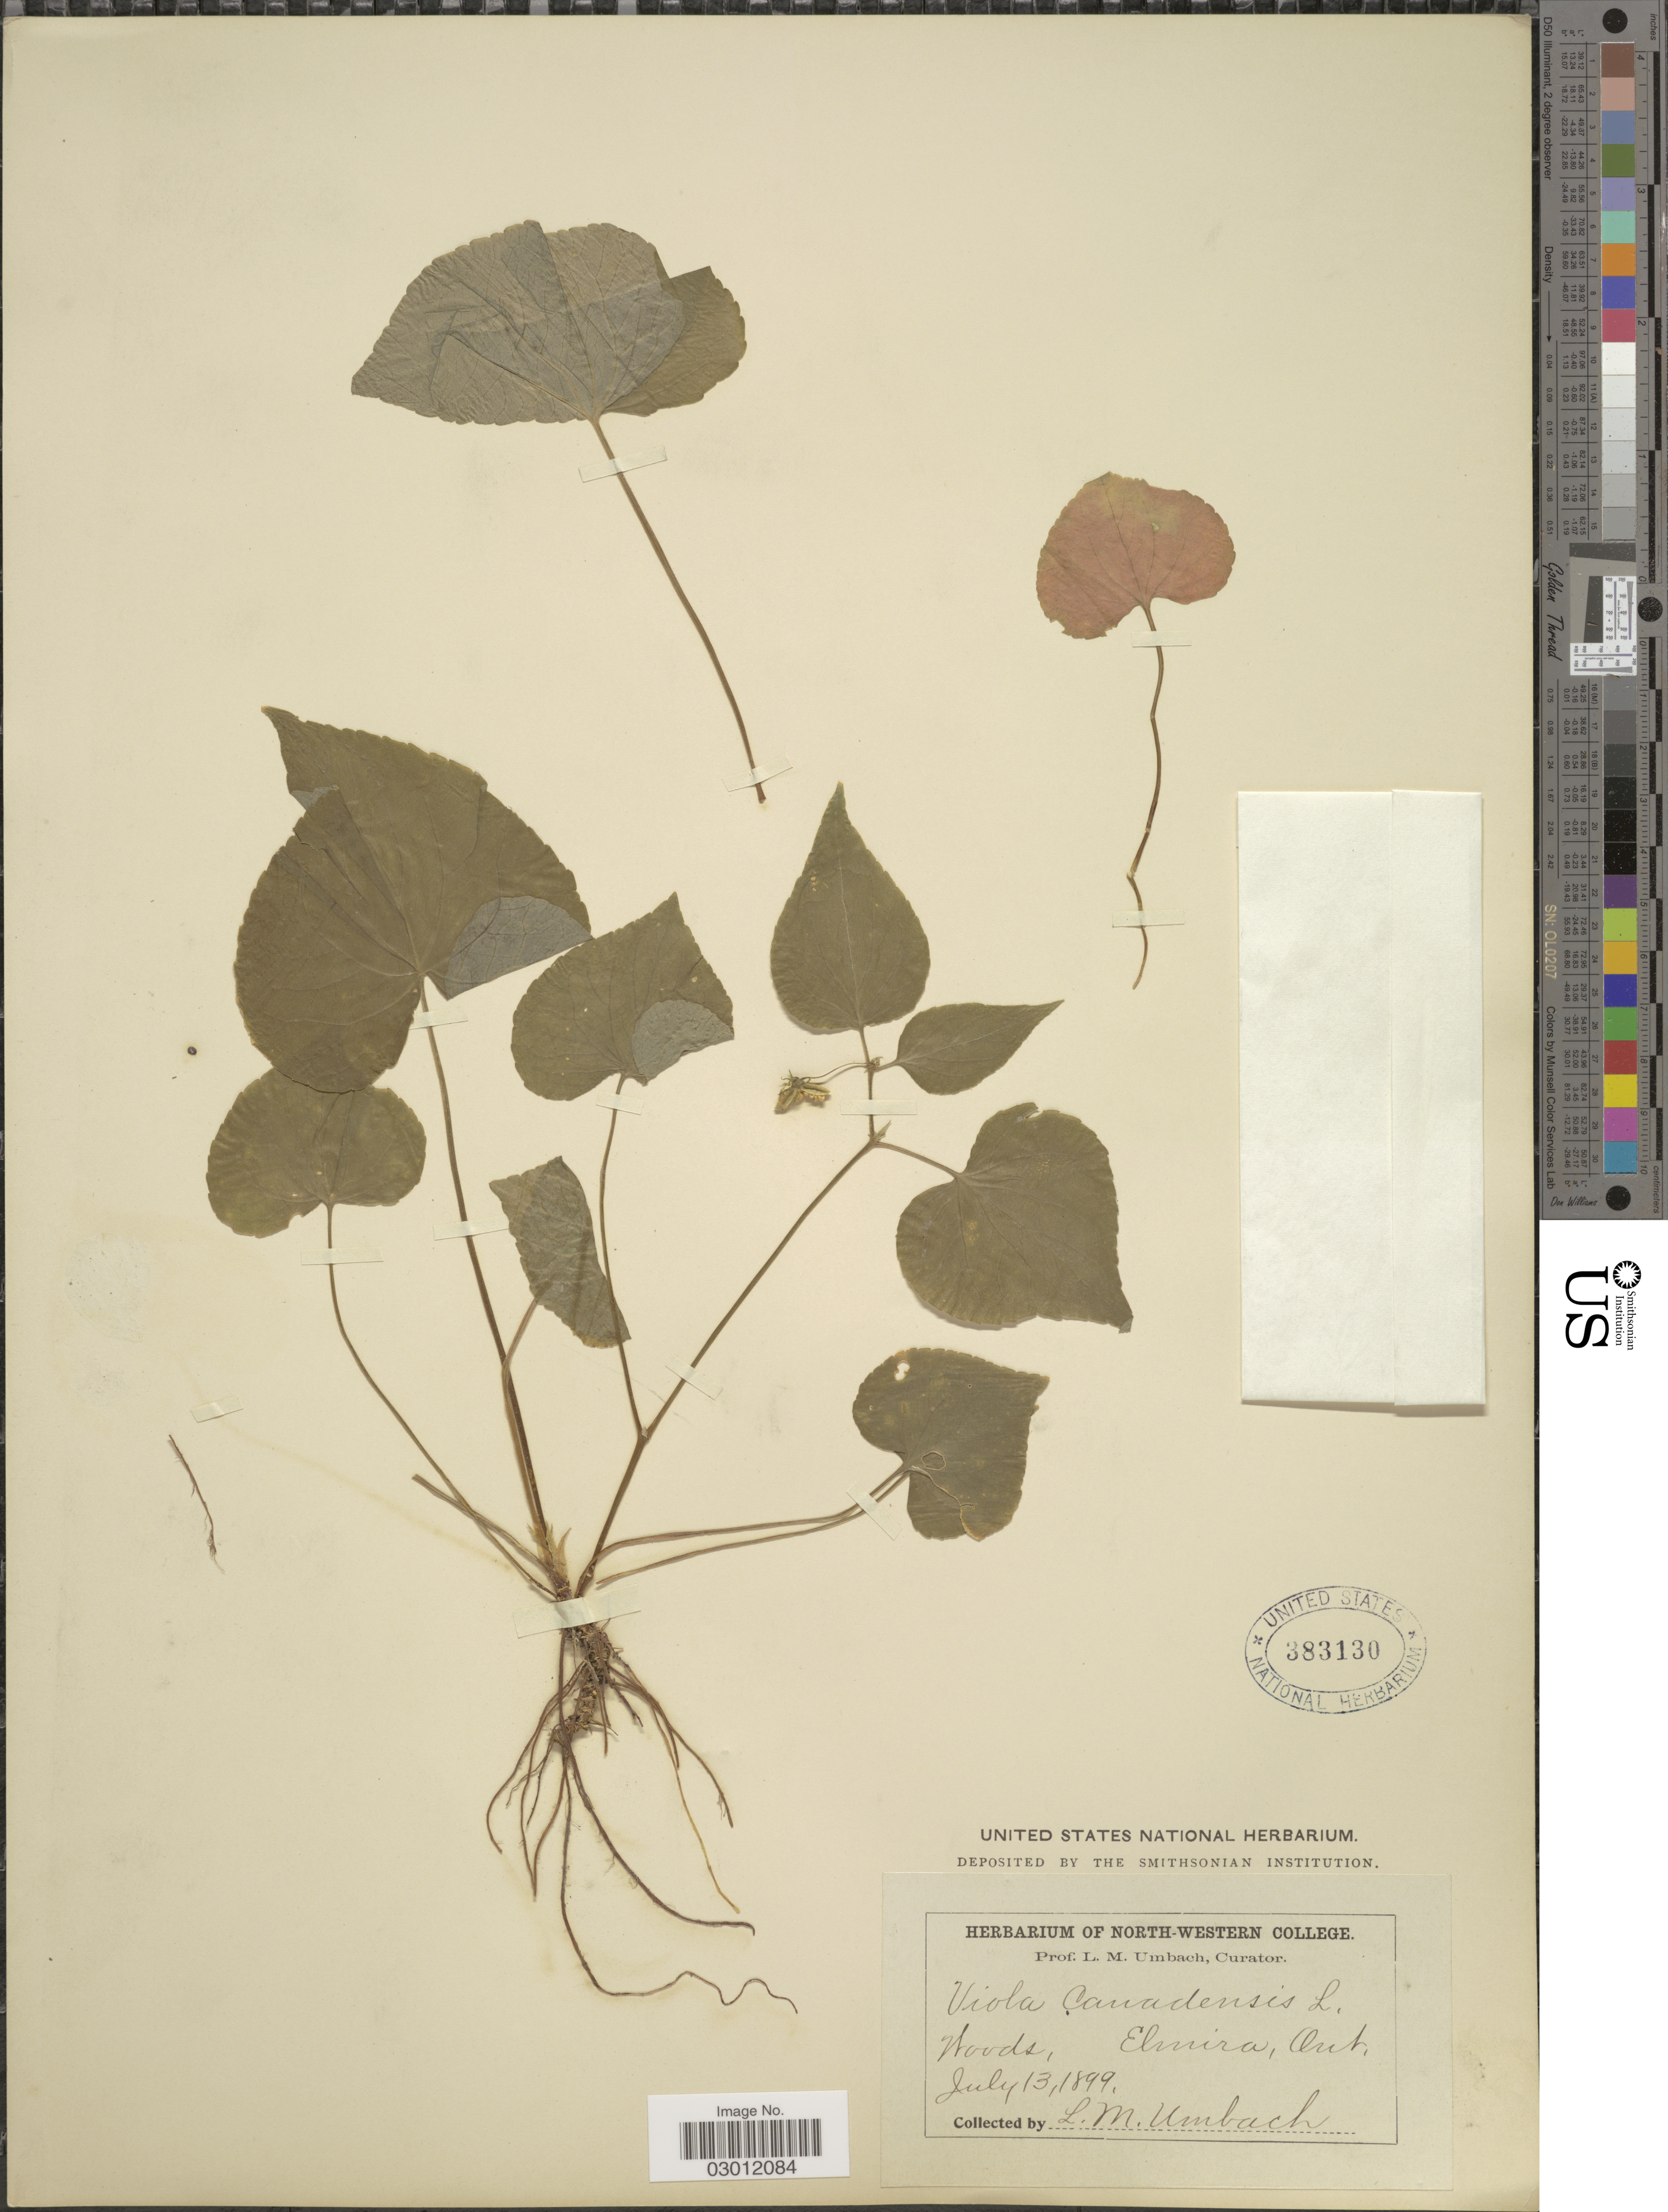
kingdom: Plantae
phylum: Tracheophyta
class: Magnoliopsida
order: Malpighiales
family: Violaceae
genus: Viola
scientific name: Viola canadensis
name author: L.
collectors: L. M. Umbach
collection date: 1899-07-13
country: Canada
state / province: Ontario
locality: Woods, Elmira, Ont.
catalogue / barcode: US 383130